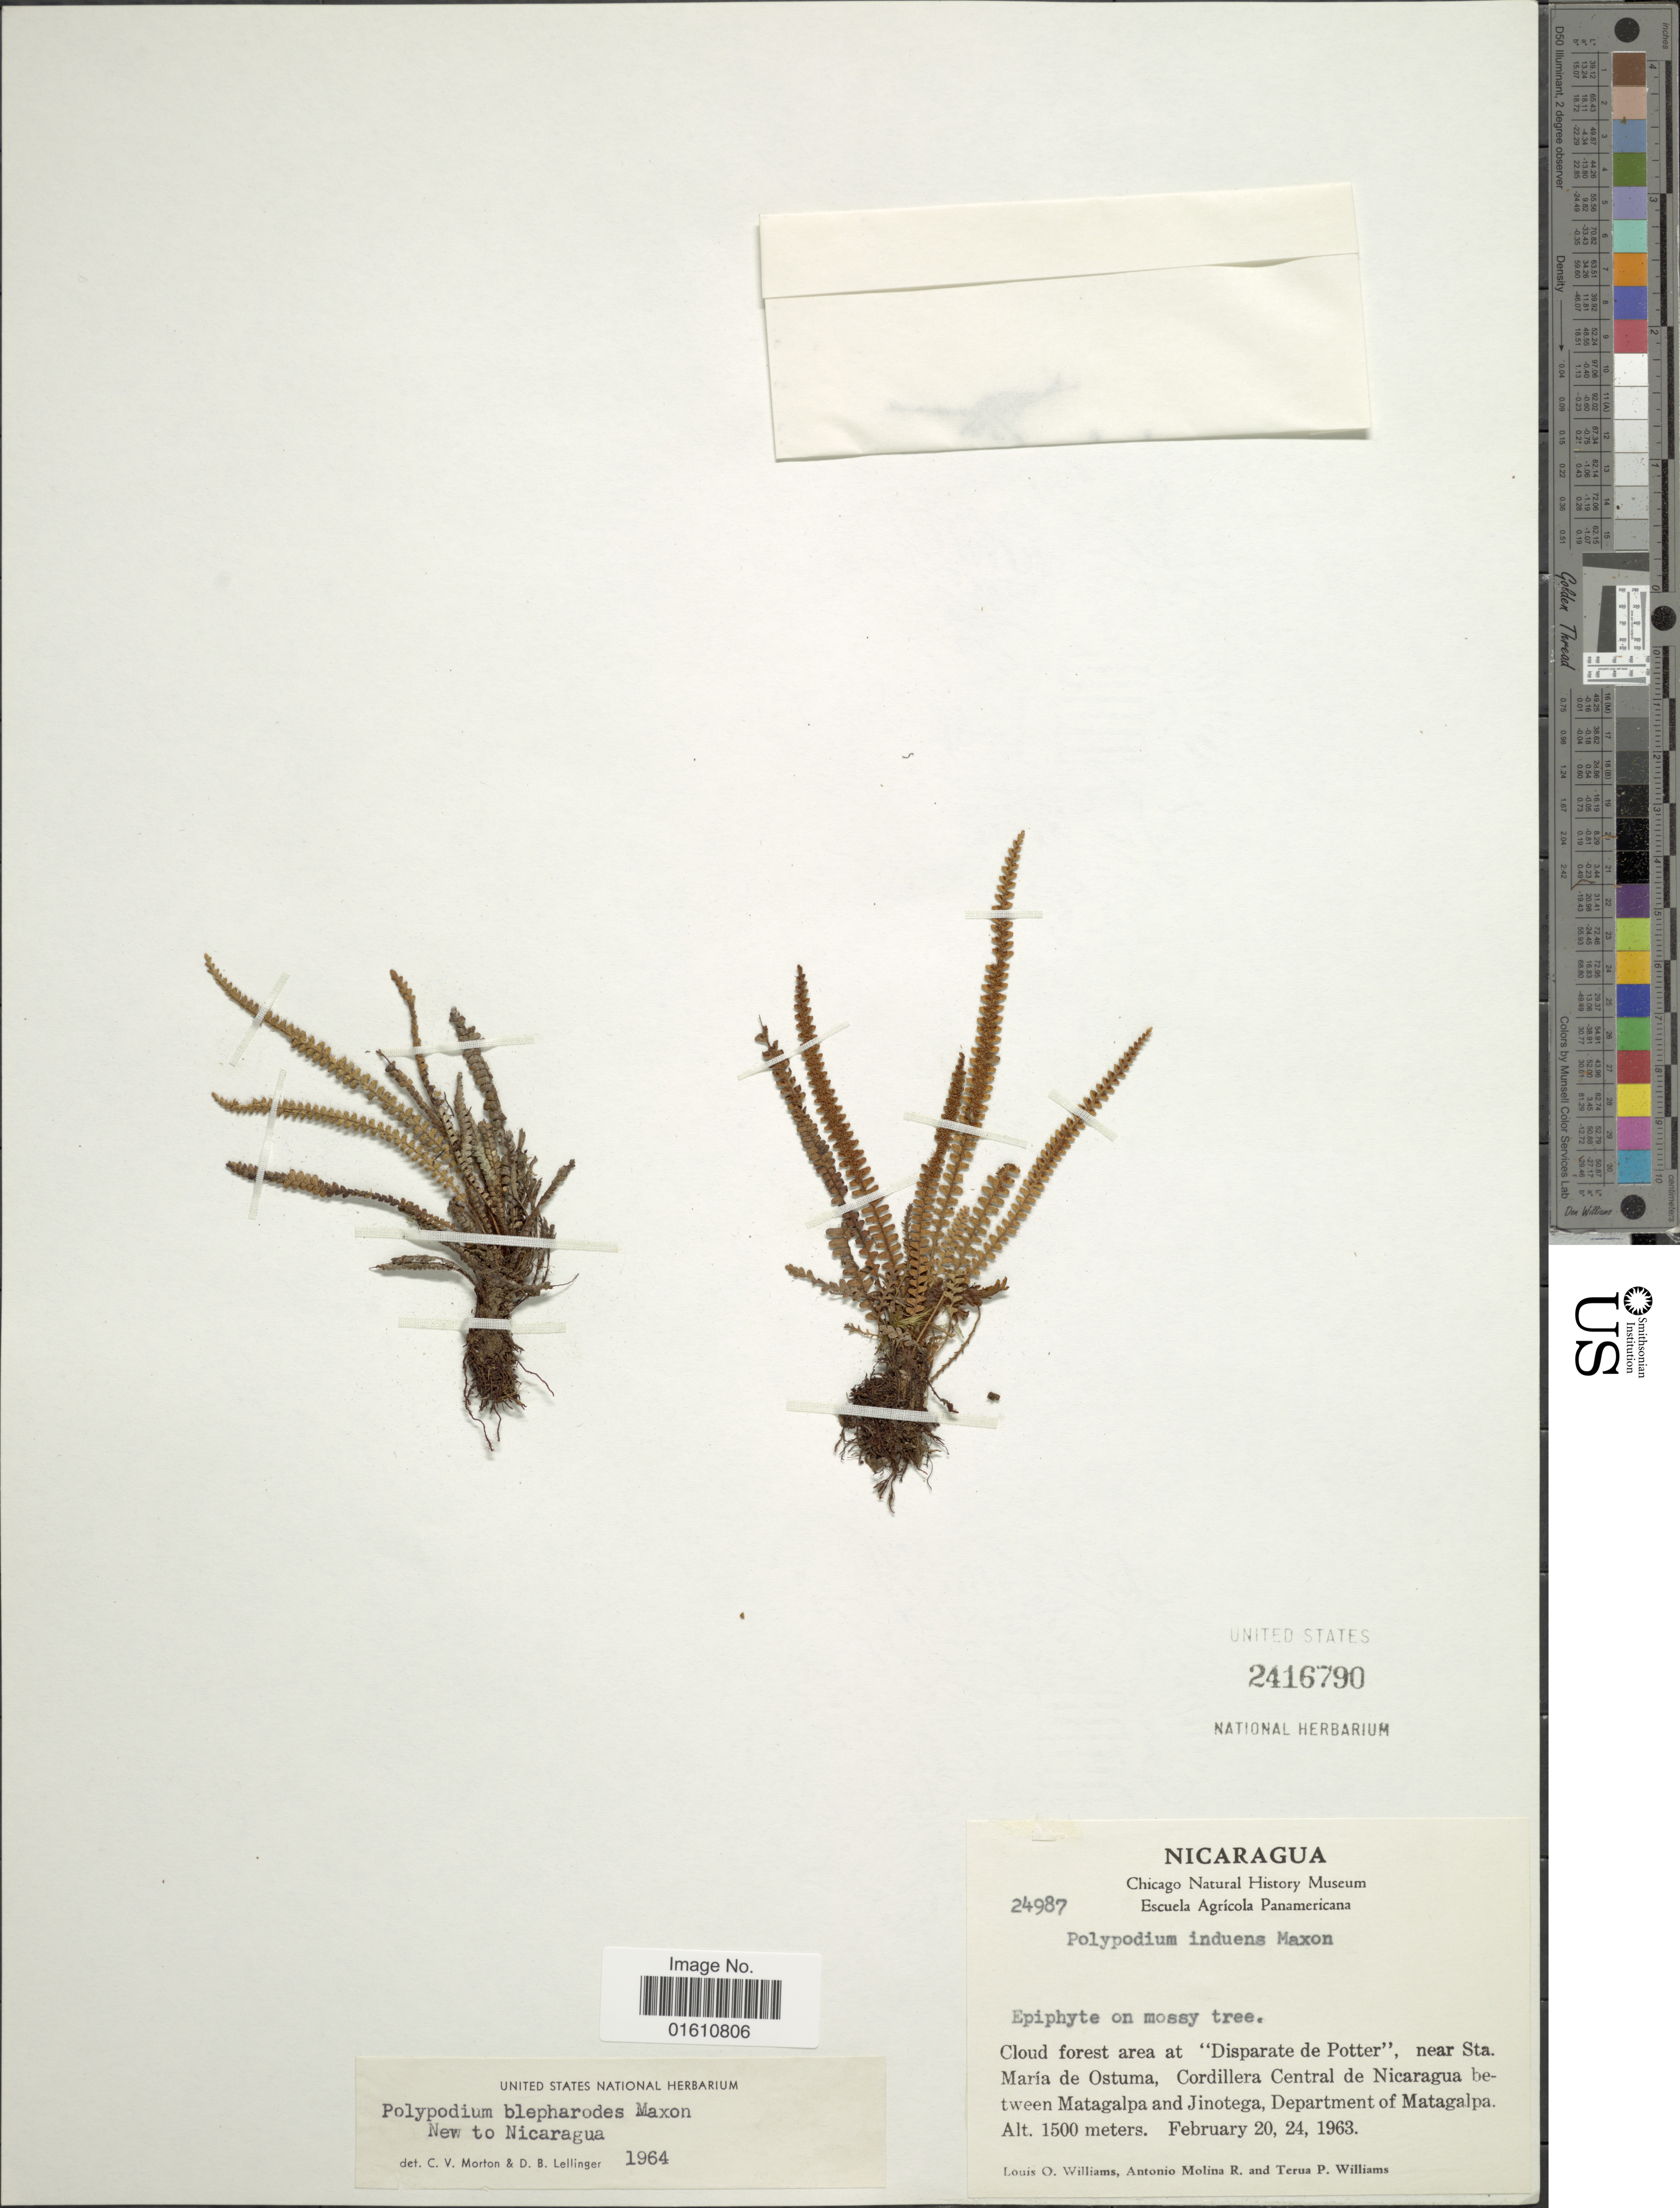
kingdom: Plantae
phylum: Tracheophyta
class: Polypodiopsida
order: Polypodiales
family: Polypodiaceae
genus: Moranopteris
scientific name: Moranopteris taenifolia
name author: (Jenman) R. Y. Hirai & J. Prado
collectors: L. O. Williams, A. Molina R. & T. P. Williams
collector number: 24987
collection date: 1963-02-20/1963-02-24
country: Nicaragua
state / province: Matagalpa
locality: Cloud forest area at "Disparate de Potter", near Sta. Maria de Ostuma, Cordillera Central de Nicaragua between Matagalpa and Jinotega, Department of Matagalpa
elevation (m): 1500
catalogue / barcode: US 2416790